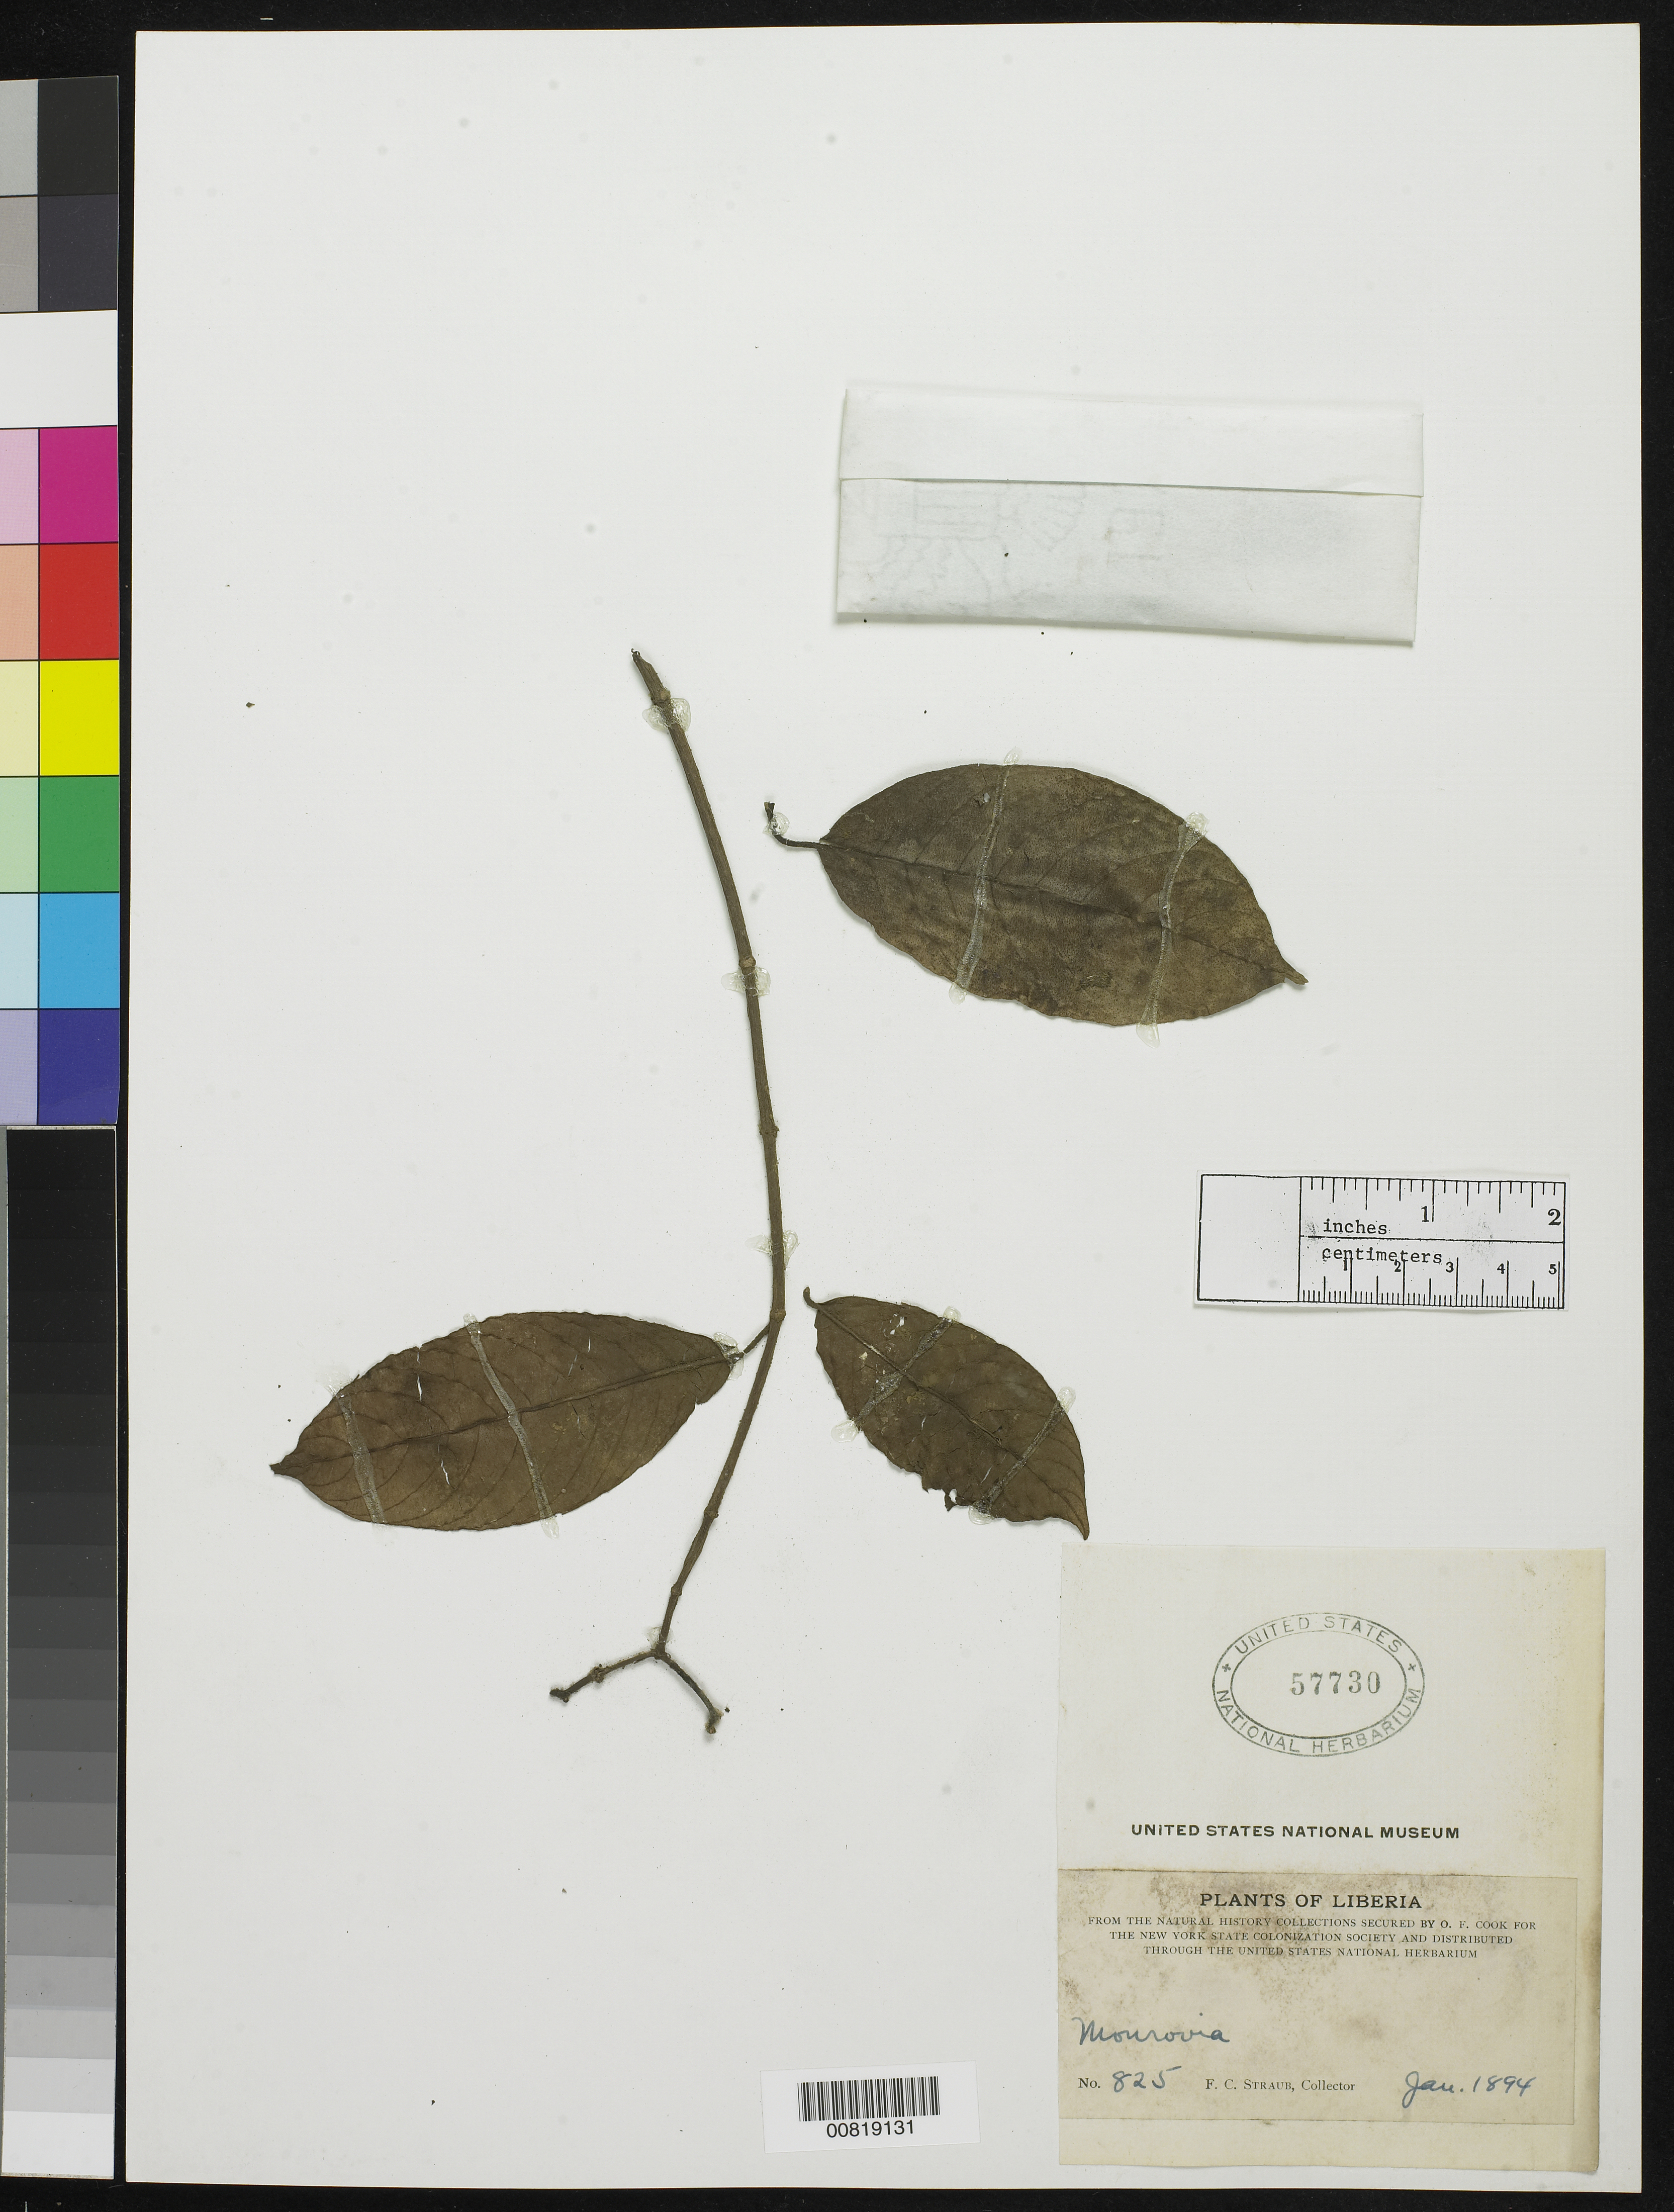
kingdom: Plantae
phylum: Tracheophyta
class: Magnoliopsida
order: Lamiales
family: Acanthaceae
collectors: F. Straub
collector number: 825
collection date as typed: Jan 1894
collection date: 1894-01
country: Liberia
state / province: Montserrado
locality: Monrovia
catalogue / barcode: US 57730